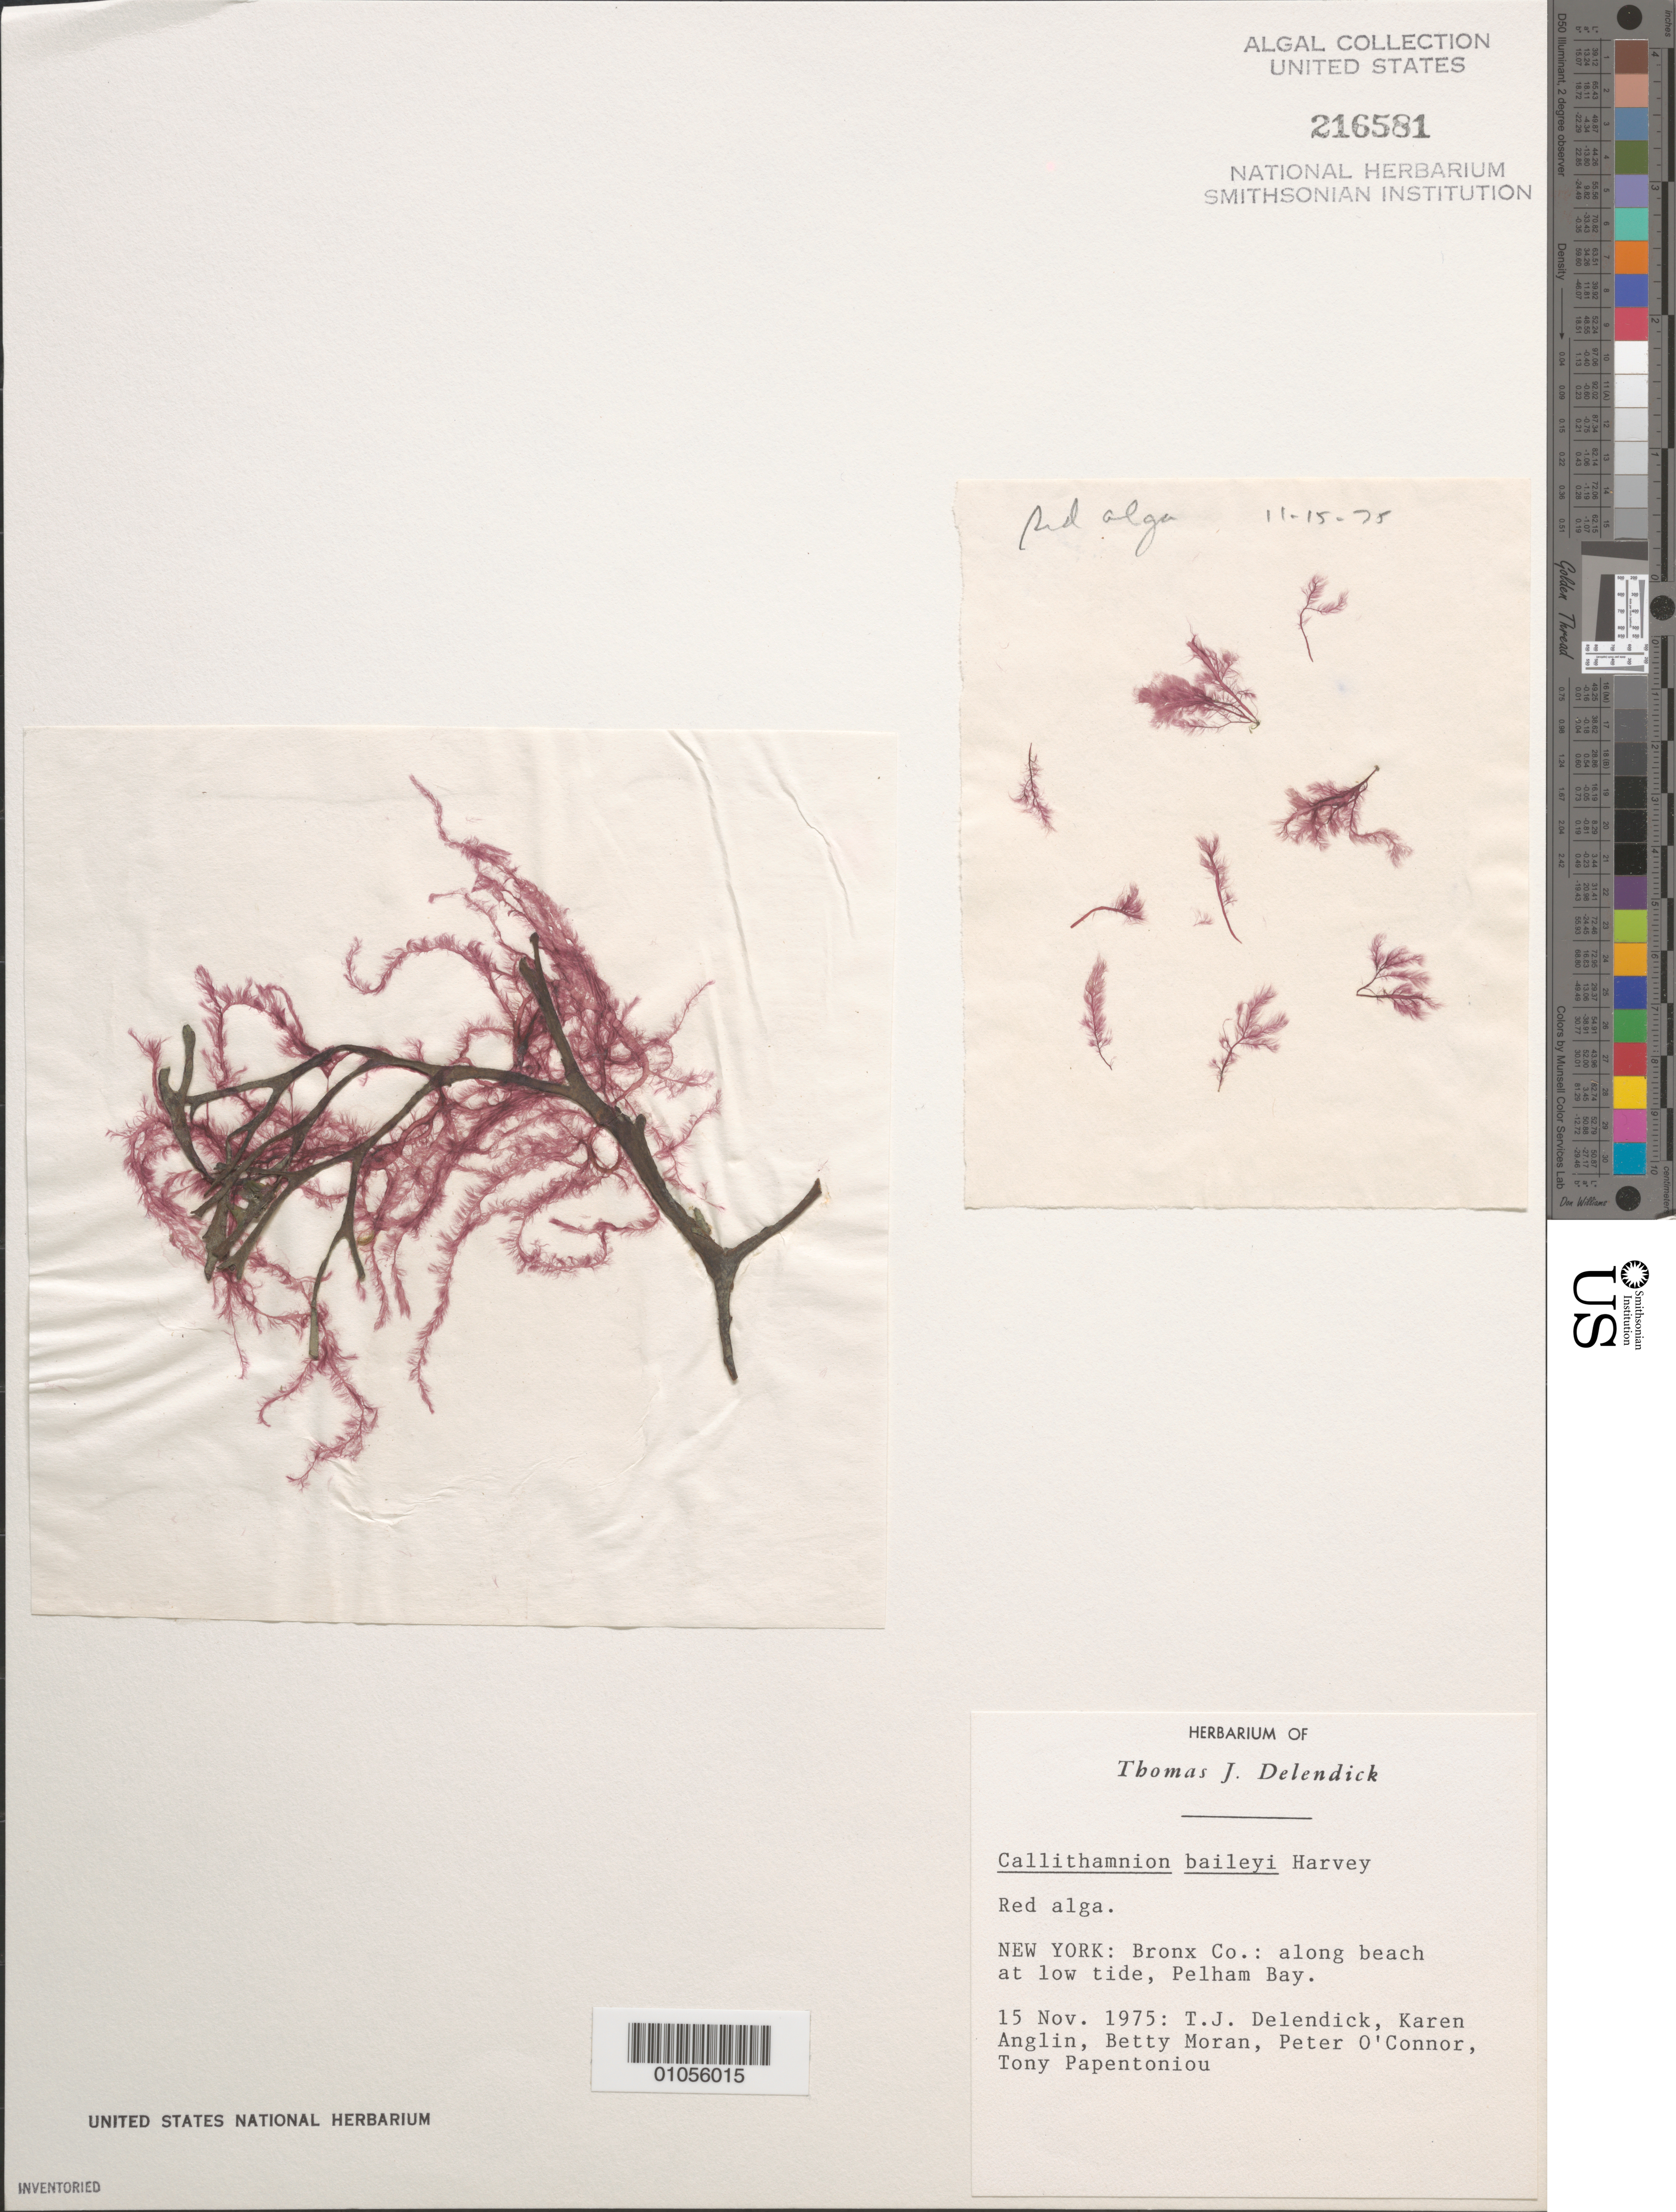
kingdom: Plantae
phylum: Rhodophyta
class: Florideophyceae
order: Ceramiales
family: Callithamniaceae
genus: Callithamnion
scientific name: Callithamnion tetragonum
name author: (With.) S.F. Gray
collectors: T. Delendick, K. Anglin, B. Moran, P. O'Connor & T. Papentoniou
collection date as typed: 15 Nov 1975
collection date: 1975-11-15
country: United States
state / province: New York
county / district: Bronx County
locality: Pelham Bay beach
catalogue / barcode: US 216581